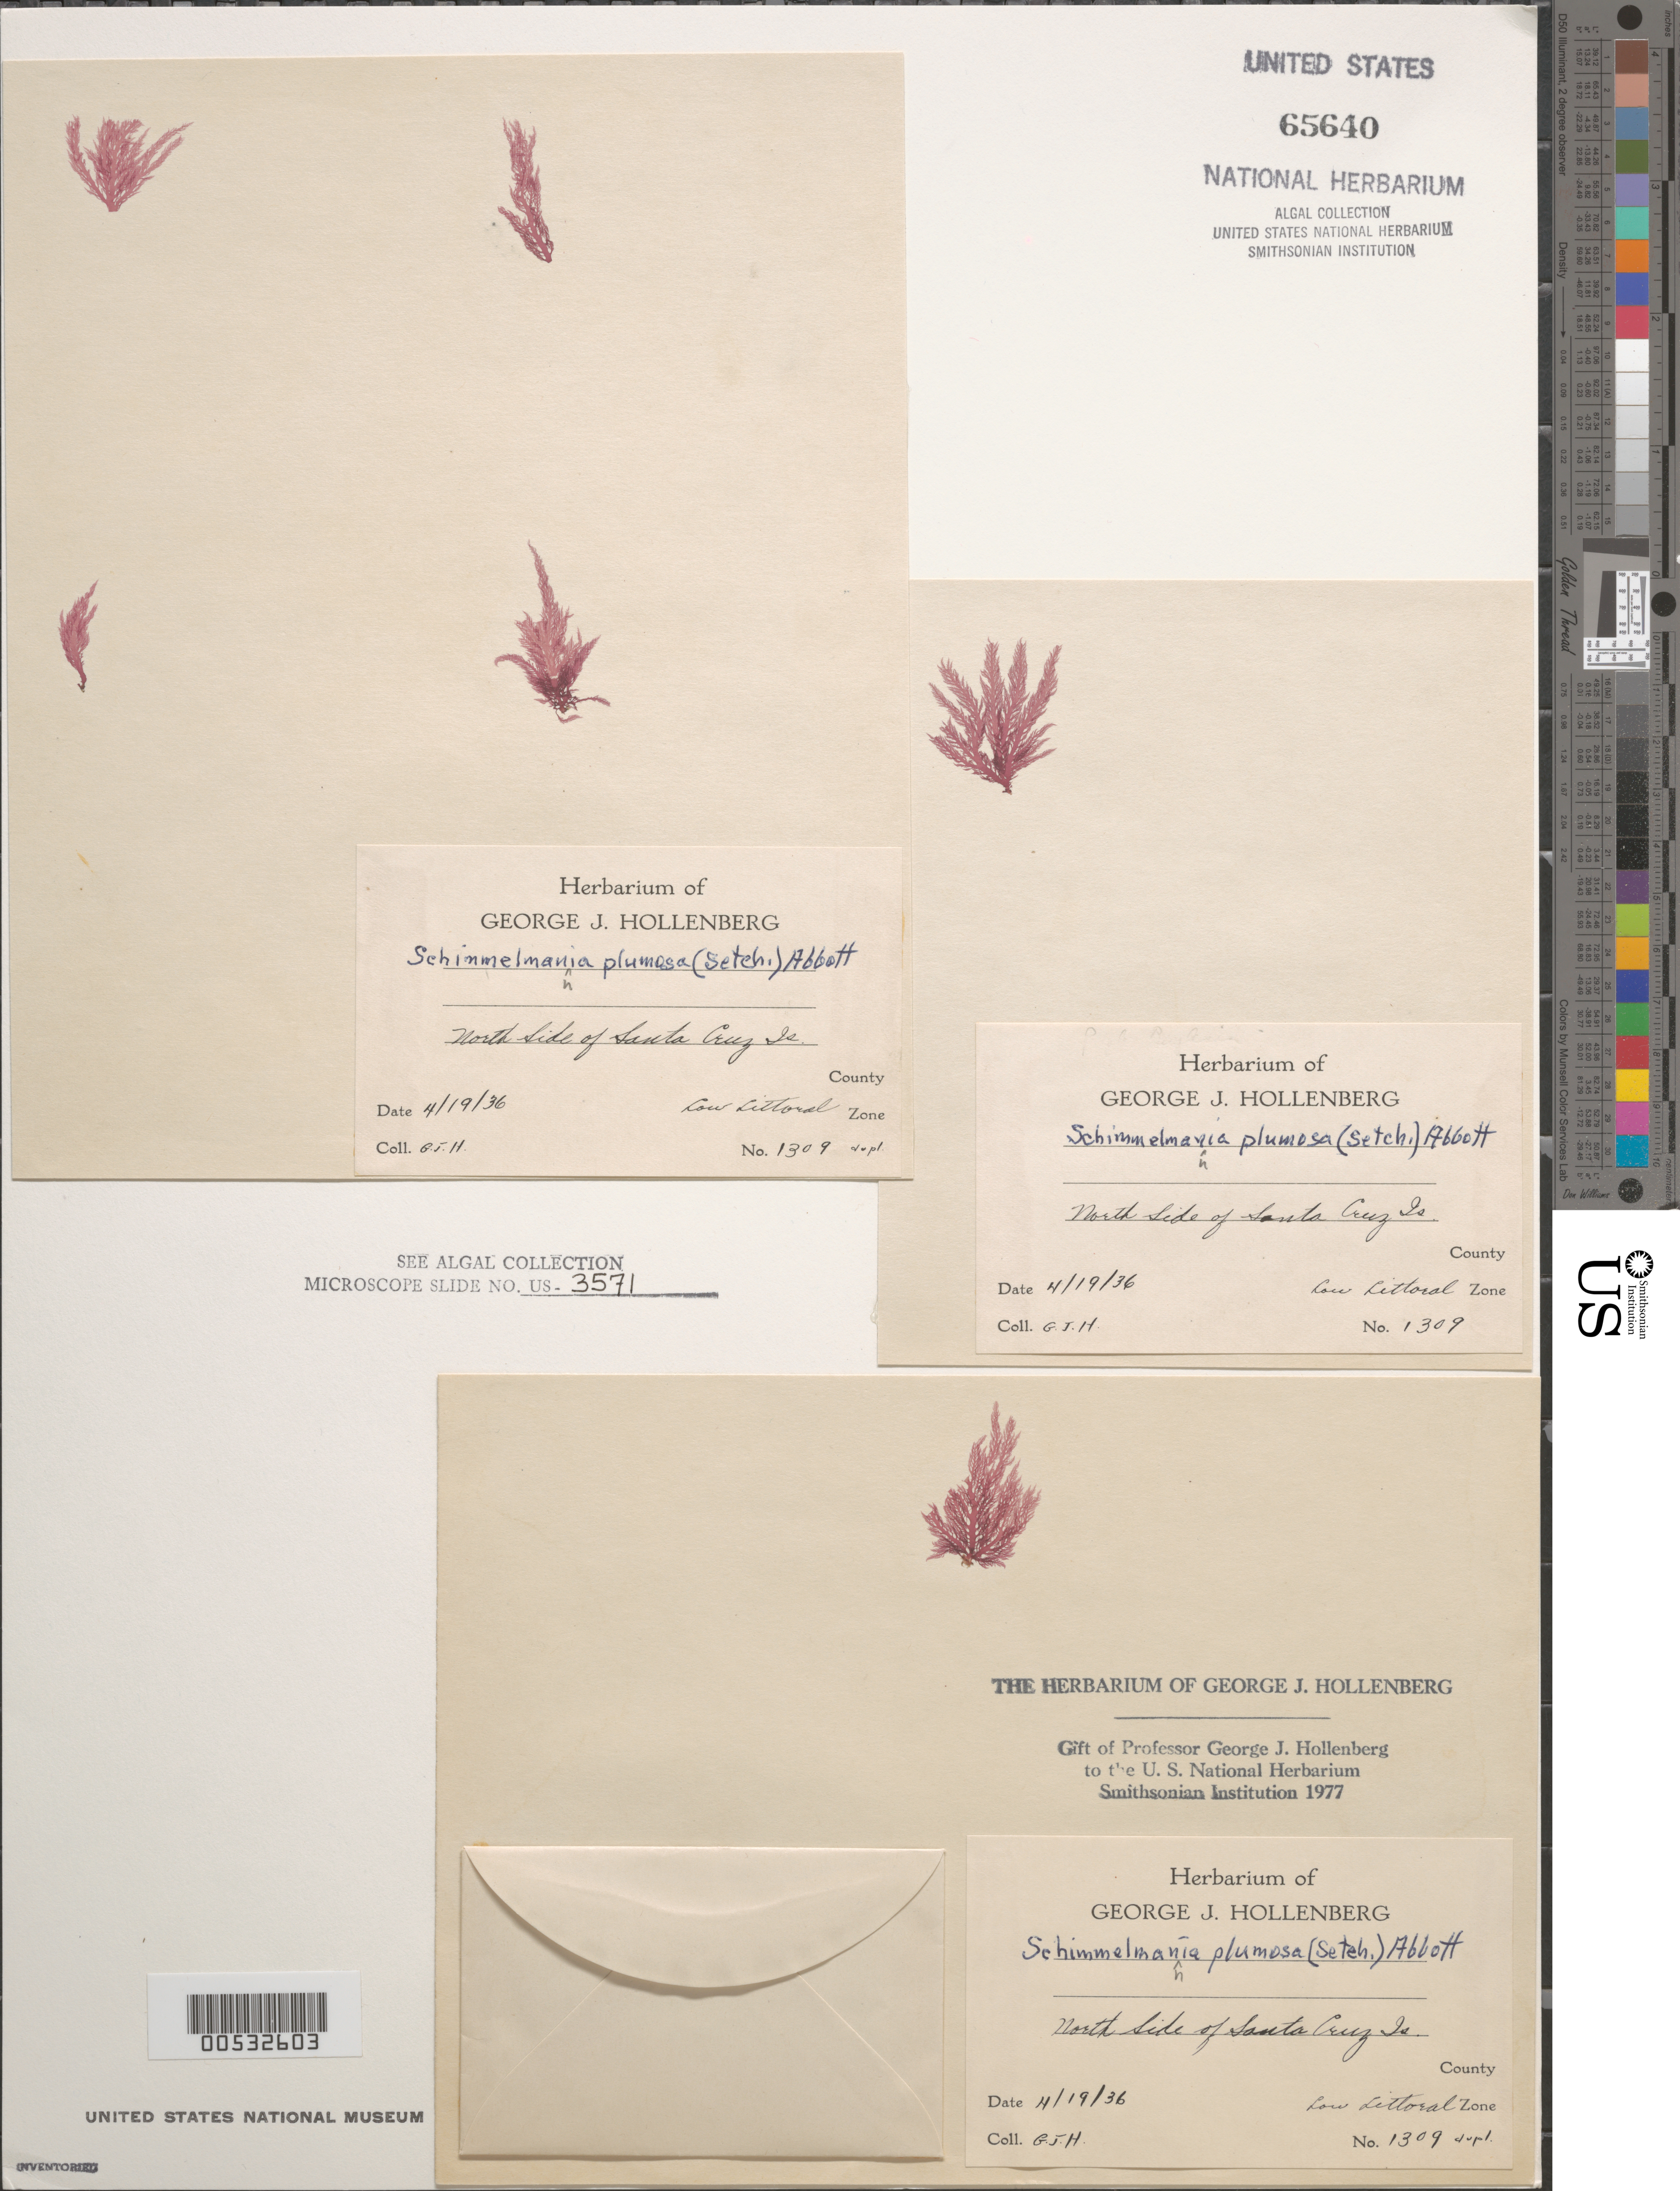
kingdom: Plantae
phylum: Rhodophyta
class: Florideophyceae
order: Gigartinales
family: Gloiosiphoniaceae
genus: Schimmelmannia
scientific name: Schimmelmannia plumosa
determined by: Hollenberg, George J.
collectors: G. Hollenberg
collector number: GJH 1309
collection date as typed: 19 Apr 1936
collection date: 1936-04-19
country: United States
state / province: California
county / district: Santa Barbara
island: Santa Cruz Island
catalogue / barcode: US 65640